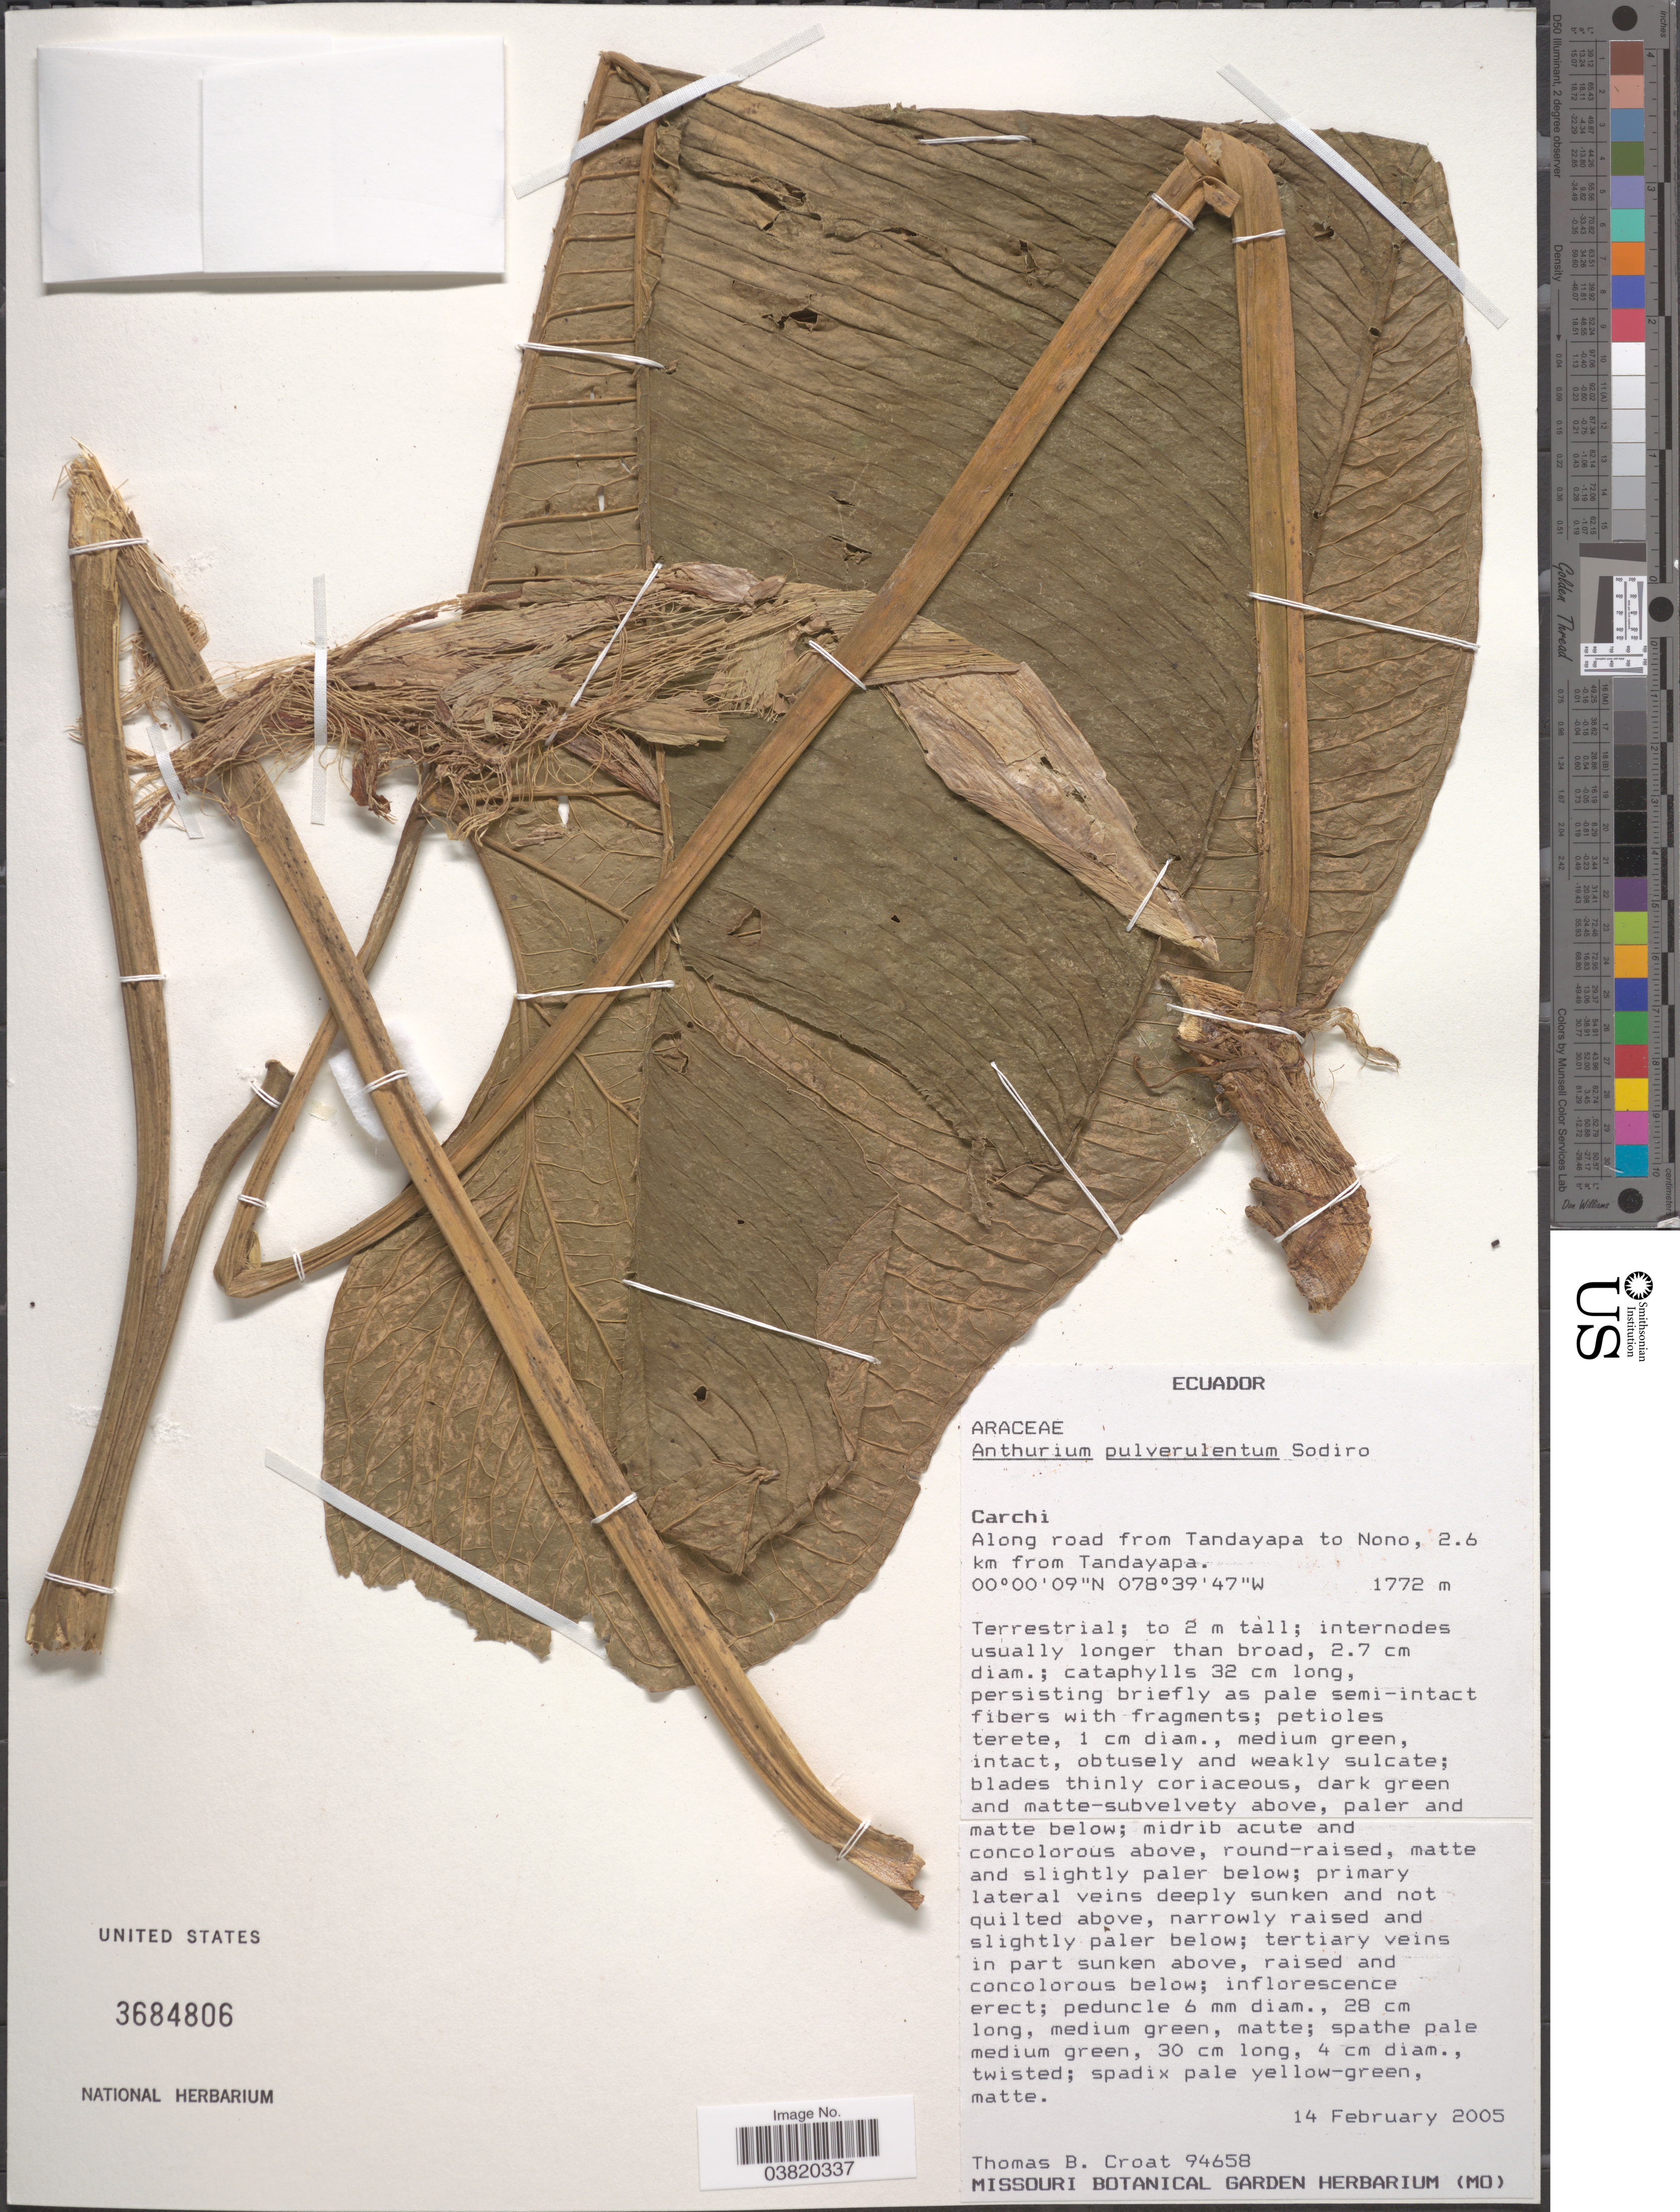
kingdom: Plantae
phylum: Tracheophyta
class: Liliopsida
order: Alismatales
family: Araceae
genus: Anthurium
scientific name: Anthurium pulverulentum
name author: Sodiro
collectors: T. B. Croat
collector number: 94658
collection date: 2005-02-14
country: Ecuador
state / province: Carchi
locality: Along road from Tandayapa to Nono, 2.6 km from Tandayapa.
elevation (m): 1772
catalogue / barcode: US 3684806